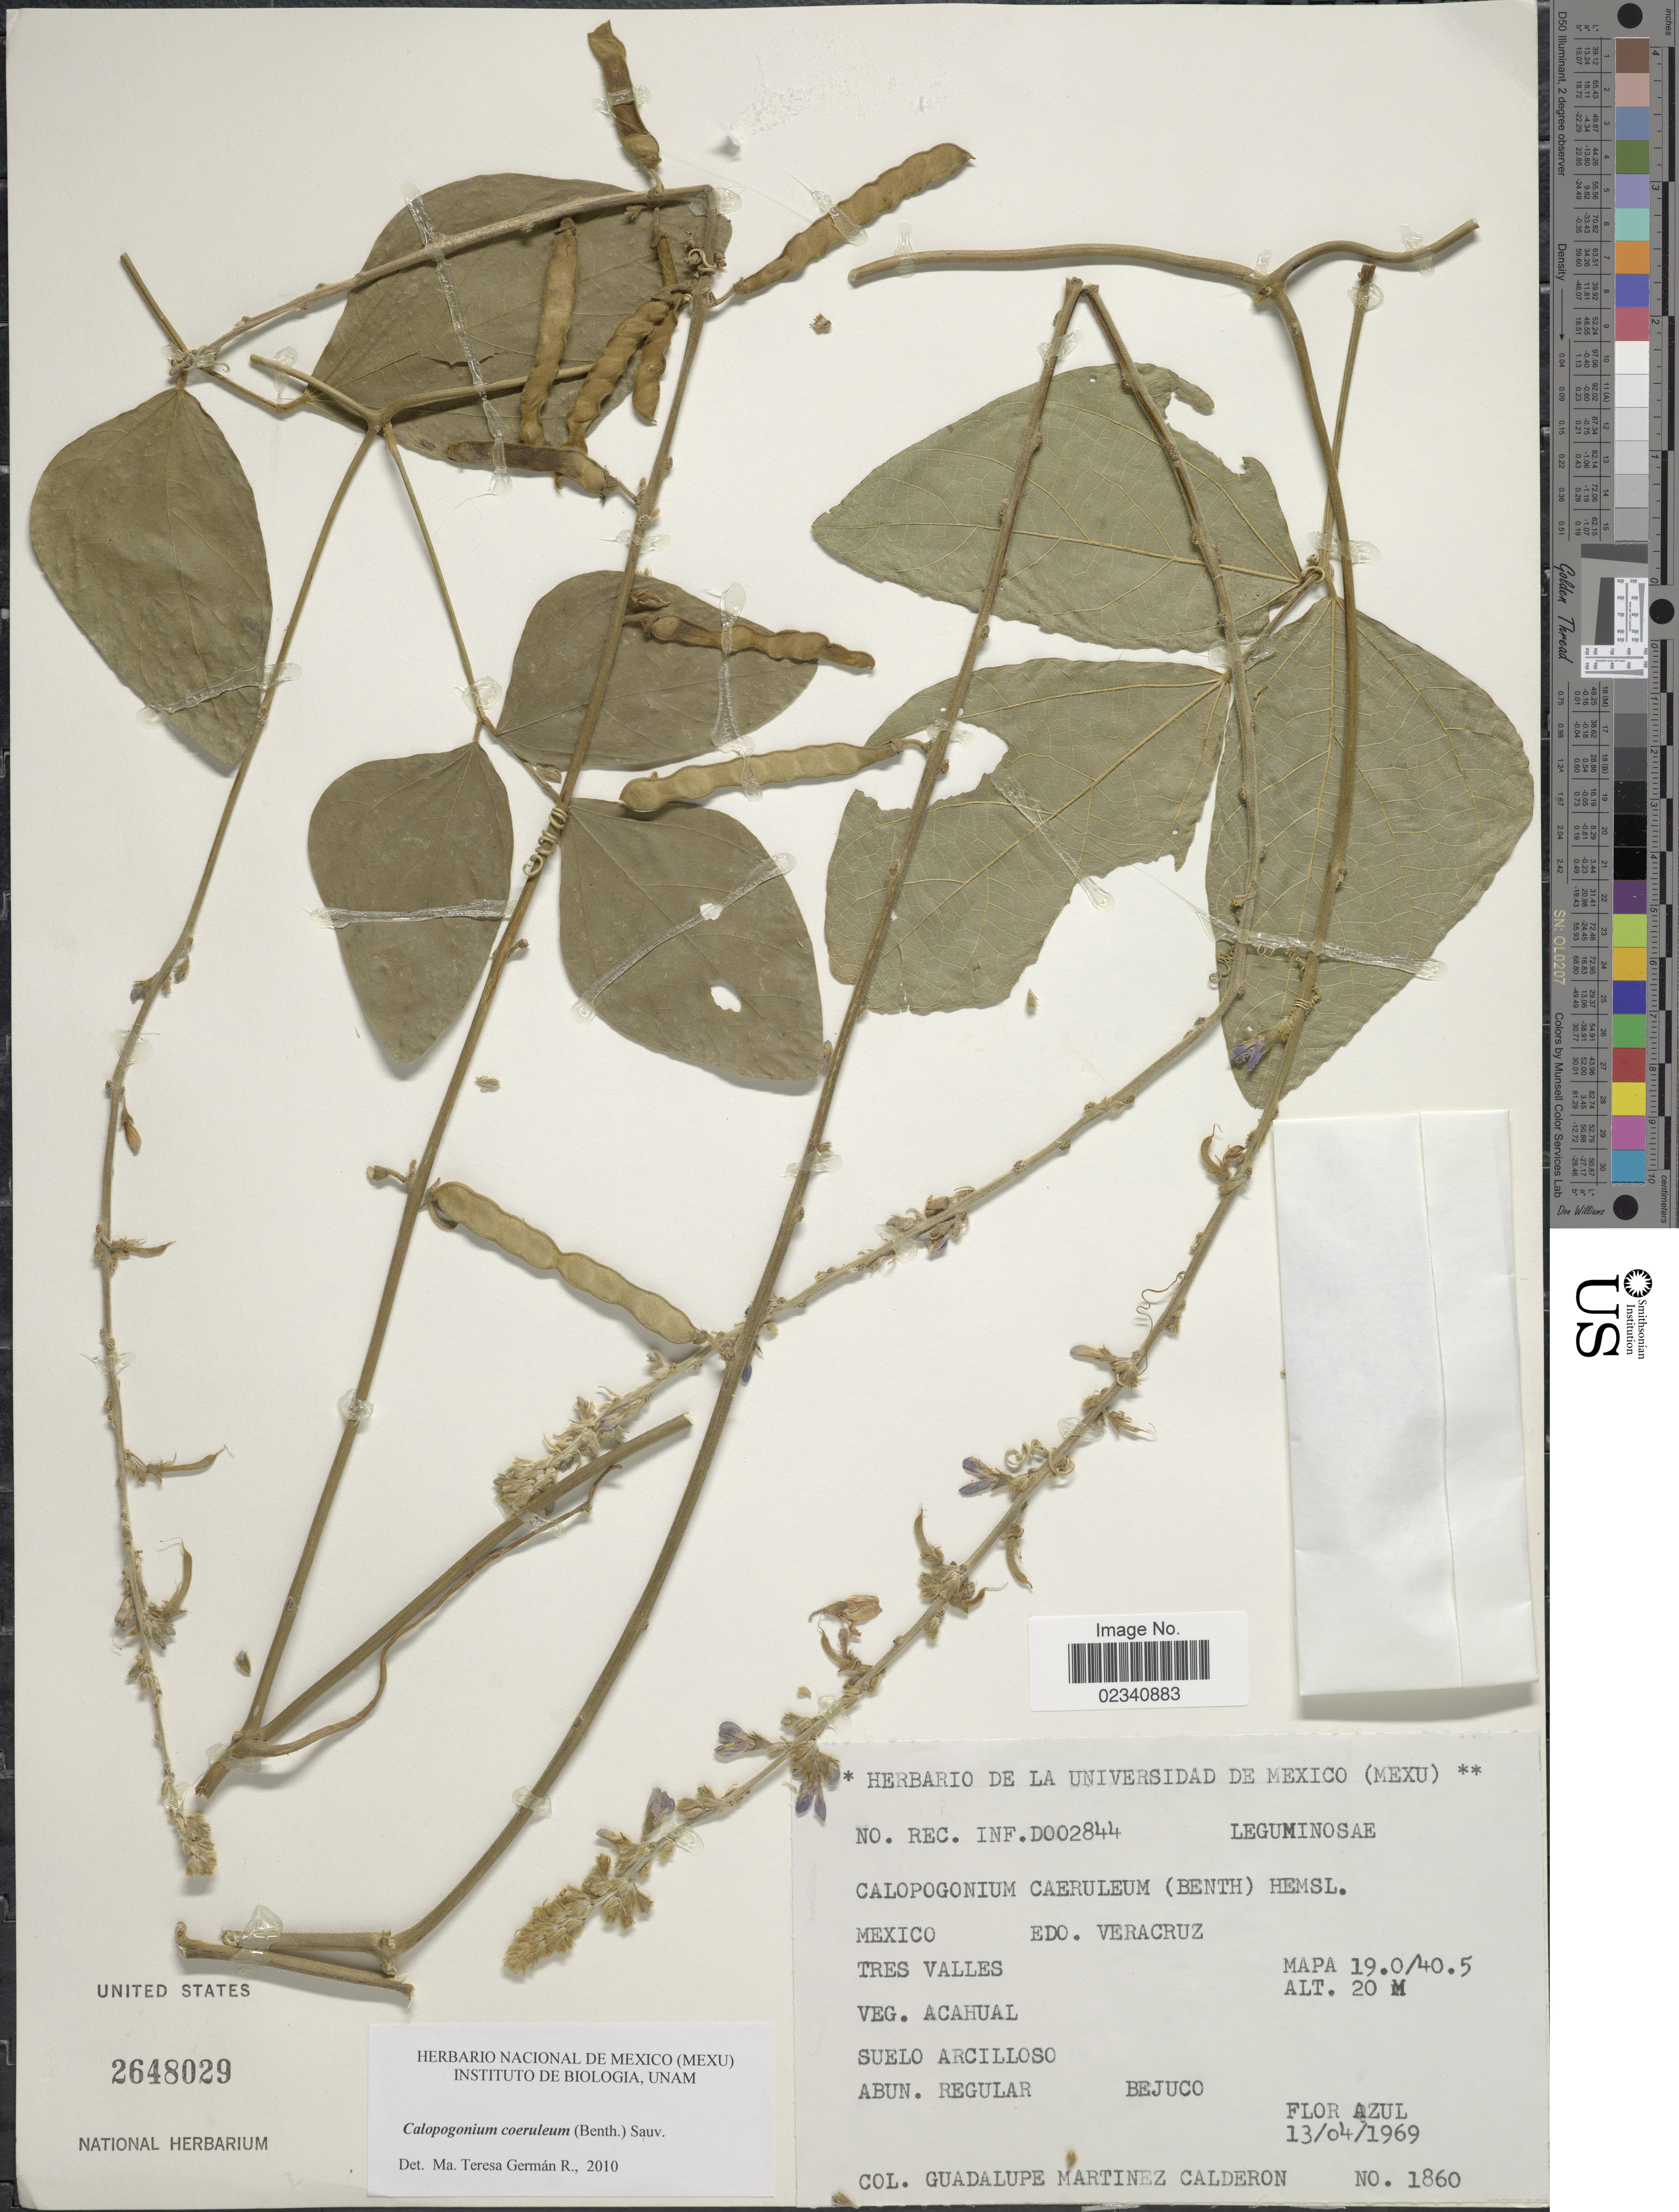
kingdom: Plantae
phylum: Tracheophyta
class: Magnoliopsida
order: Fabales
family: Fabaceae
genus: Calopogonium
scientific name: Calopogonium caeruleum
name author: (Benth.) C. Wright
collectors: G. Martinez-C.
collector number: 1860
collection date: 1969-04-13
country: Mexico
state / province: Veracruz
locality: Mexico, Edo. Veracruz, Tres Valles, Mapa 19.0/40.5, Bejuco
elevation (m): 20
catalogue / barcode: US 2648029